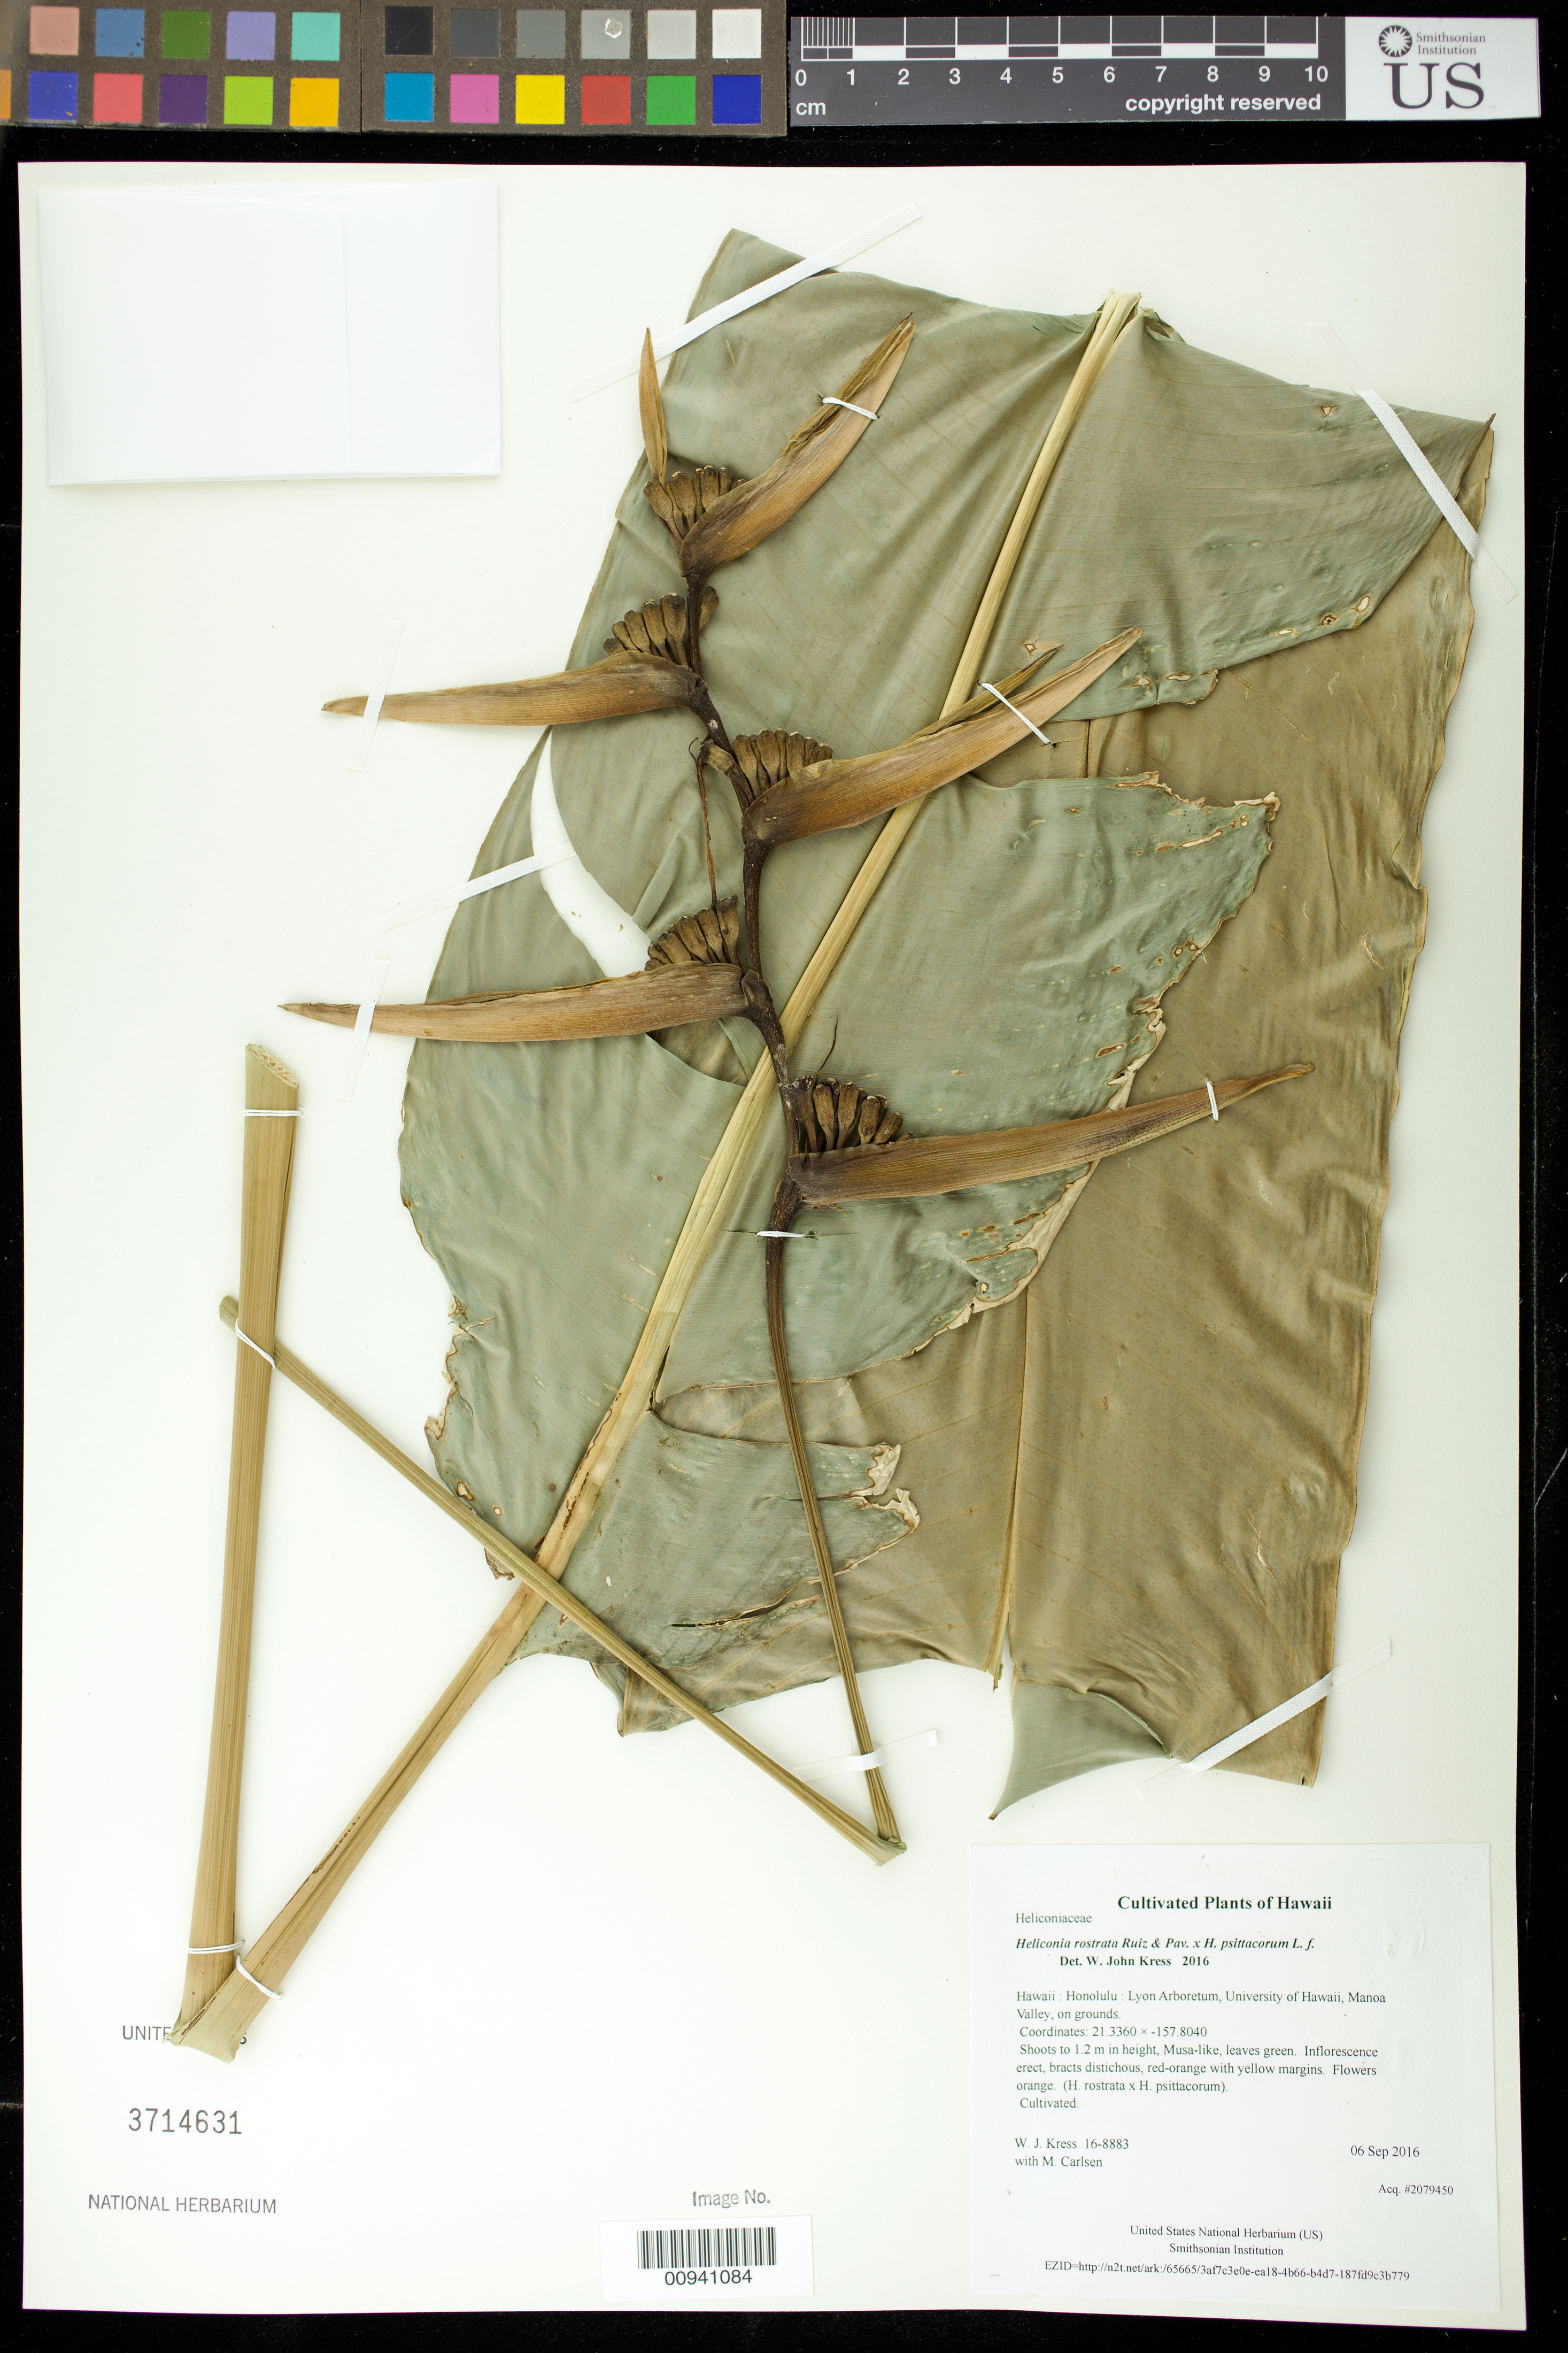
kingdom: Plantae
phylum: Tracheophyta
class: Liliopsida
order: Zingiberales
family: Heliconiaceae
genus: Heliconia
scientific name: Heliconia rostrata x H. psittacorum L. f.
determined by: Kress, W. J., (US), Smithsonian Institution - National Museum of Natural History (UNITED STATES)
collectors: W. J. Kress & M. M. Carlsen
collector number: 16-8883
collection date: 2016-09-06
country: United States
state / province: Hawaii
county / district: Honolulu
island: Oahu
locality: Lyon Arboretum, University of Hawaii, Manoa Valley, on grounds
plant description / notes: Frozen tissue stored in Biorepository at AG5NN43; dried tissue stored at AG5NN42.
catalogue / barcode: US 3714631